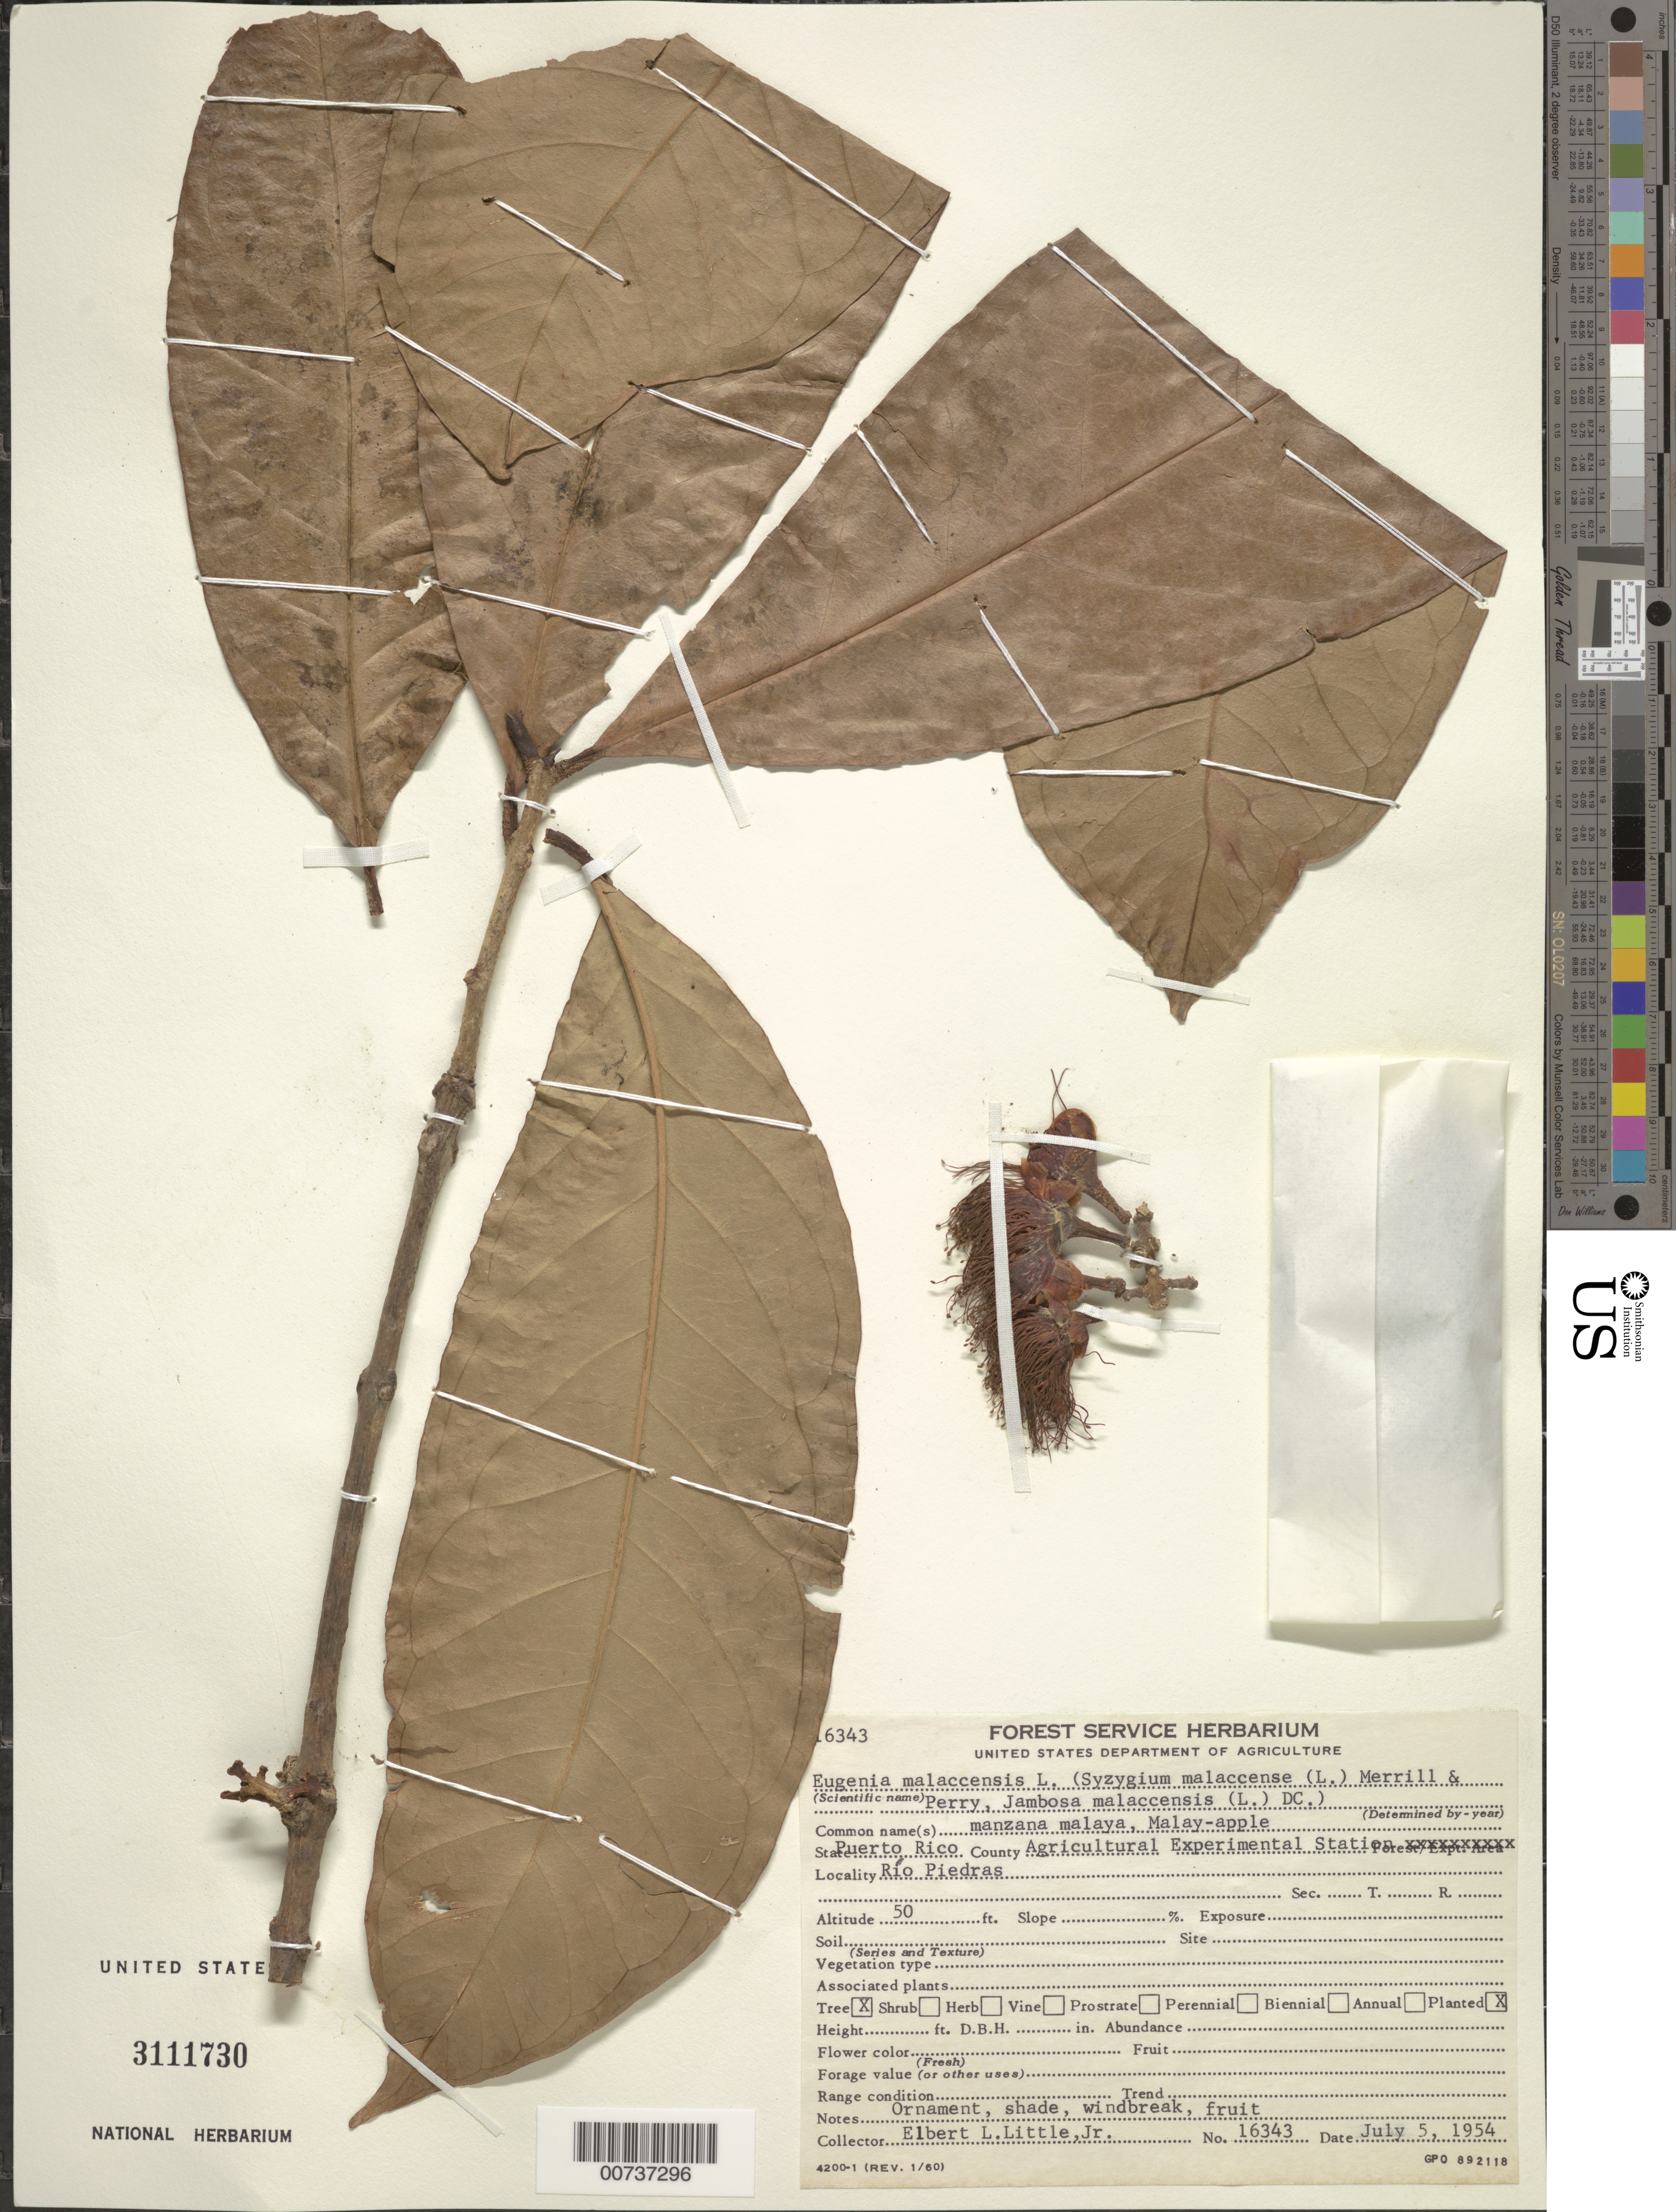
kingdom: Plantae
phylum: Tracheophyta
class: Magnoliopsida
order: Myrtales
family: Myrtaceae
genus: Syzygium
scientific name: Syzygium malaccense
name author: (L.) Merr. & L.M. Perry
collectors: E. L. Little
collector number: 16343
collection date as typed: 05 Jul 1954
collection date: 1954-07-05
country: Puerto Rico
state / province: San Juan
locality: Agricultural Experimental Station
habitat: Planted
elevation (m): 15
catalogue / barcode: US 3111730